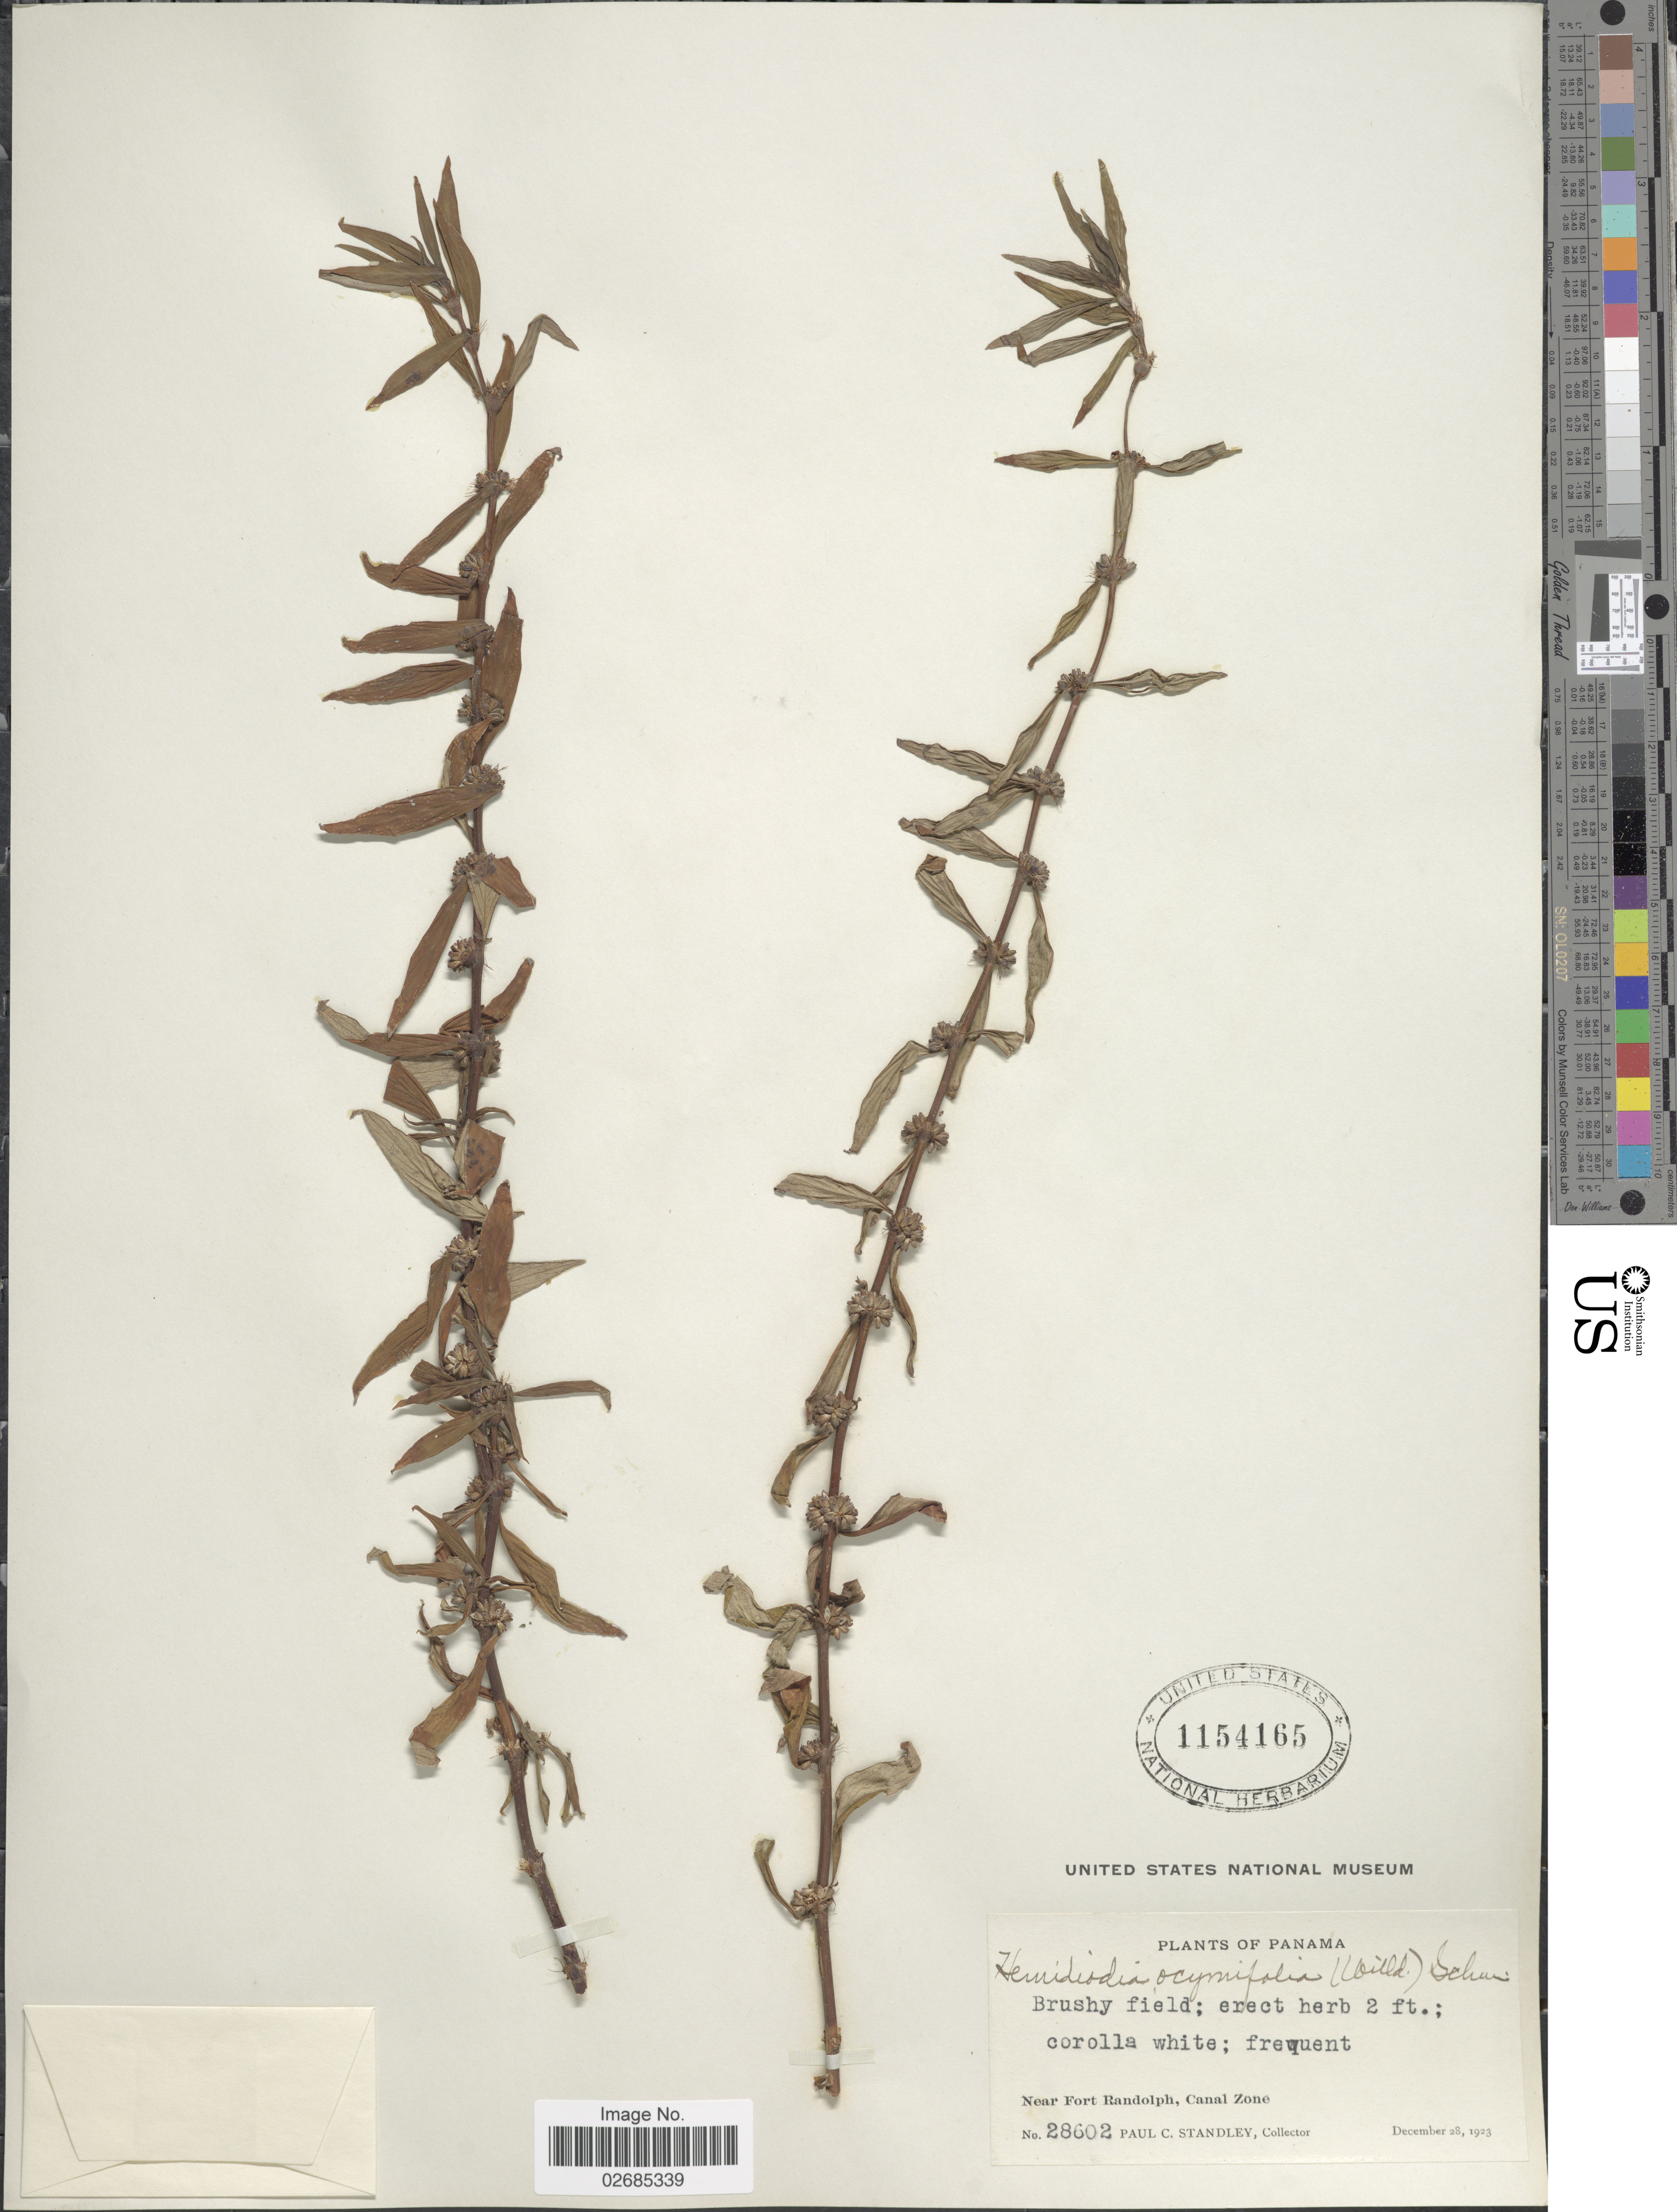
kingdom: Plantae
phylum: Tracheophyta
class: Magnoliopsida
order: Gentianales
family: Rubiaceae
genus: Hemidiodia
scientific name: Hemidiodia ocimifolia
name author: (Willd.) K. Schum.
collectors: P. C. Standley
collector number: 28602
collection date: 1923-12-28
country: Panama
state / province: Colón / Panamá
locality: Near Fort Randolph, Canal Zone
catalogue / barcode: US 1154165